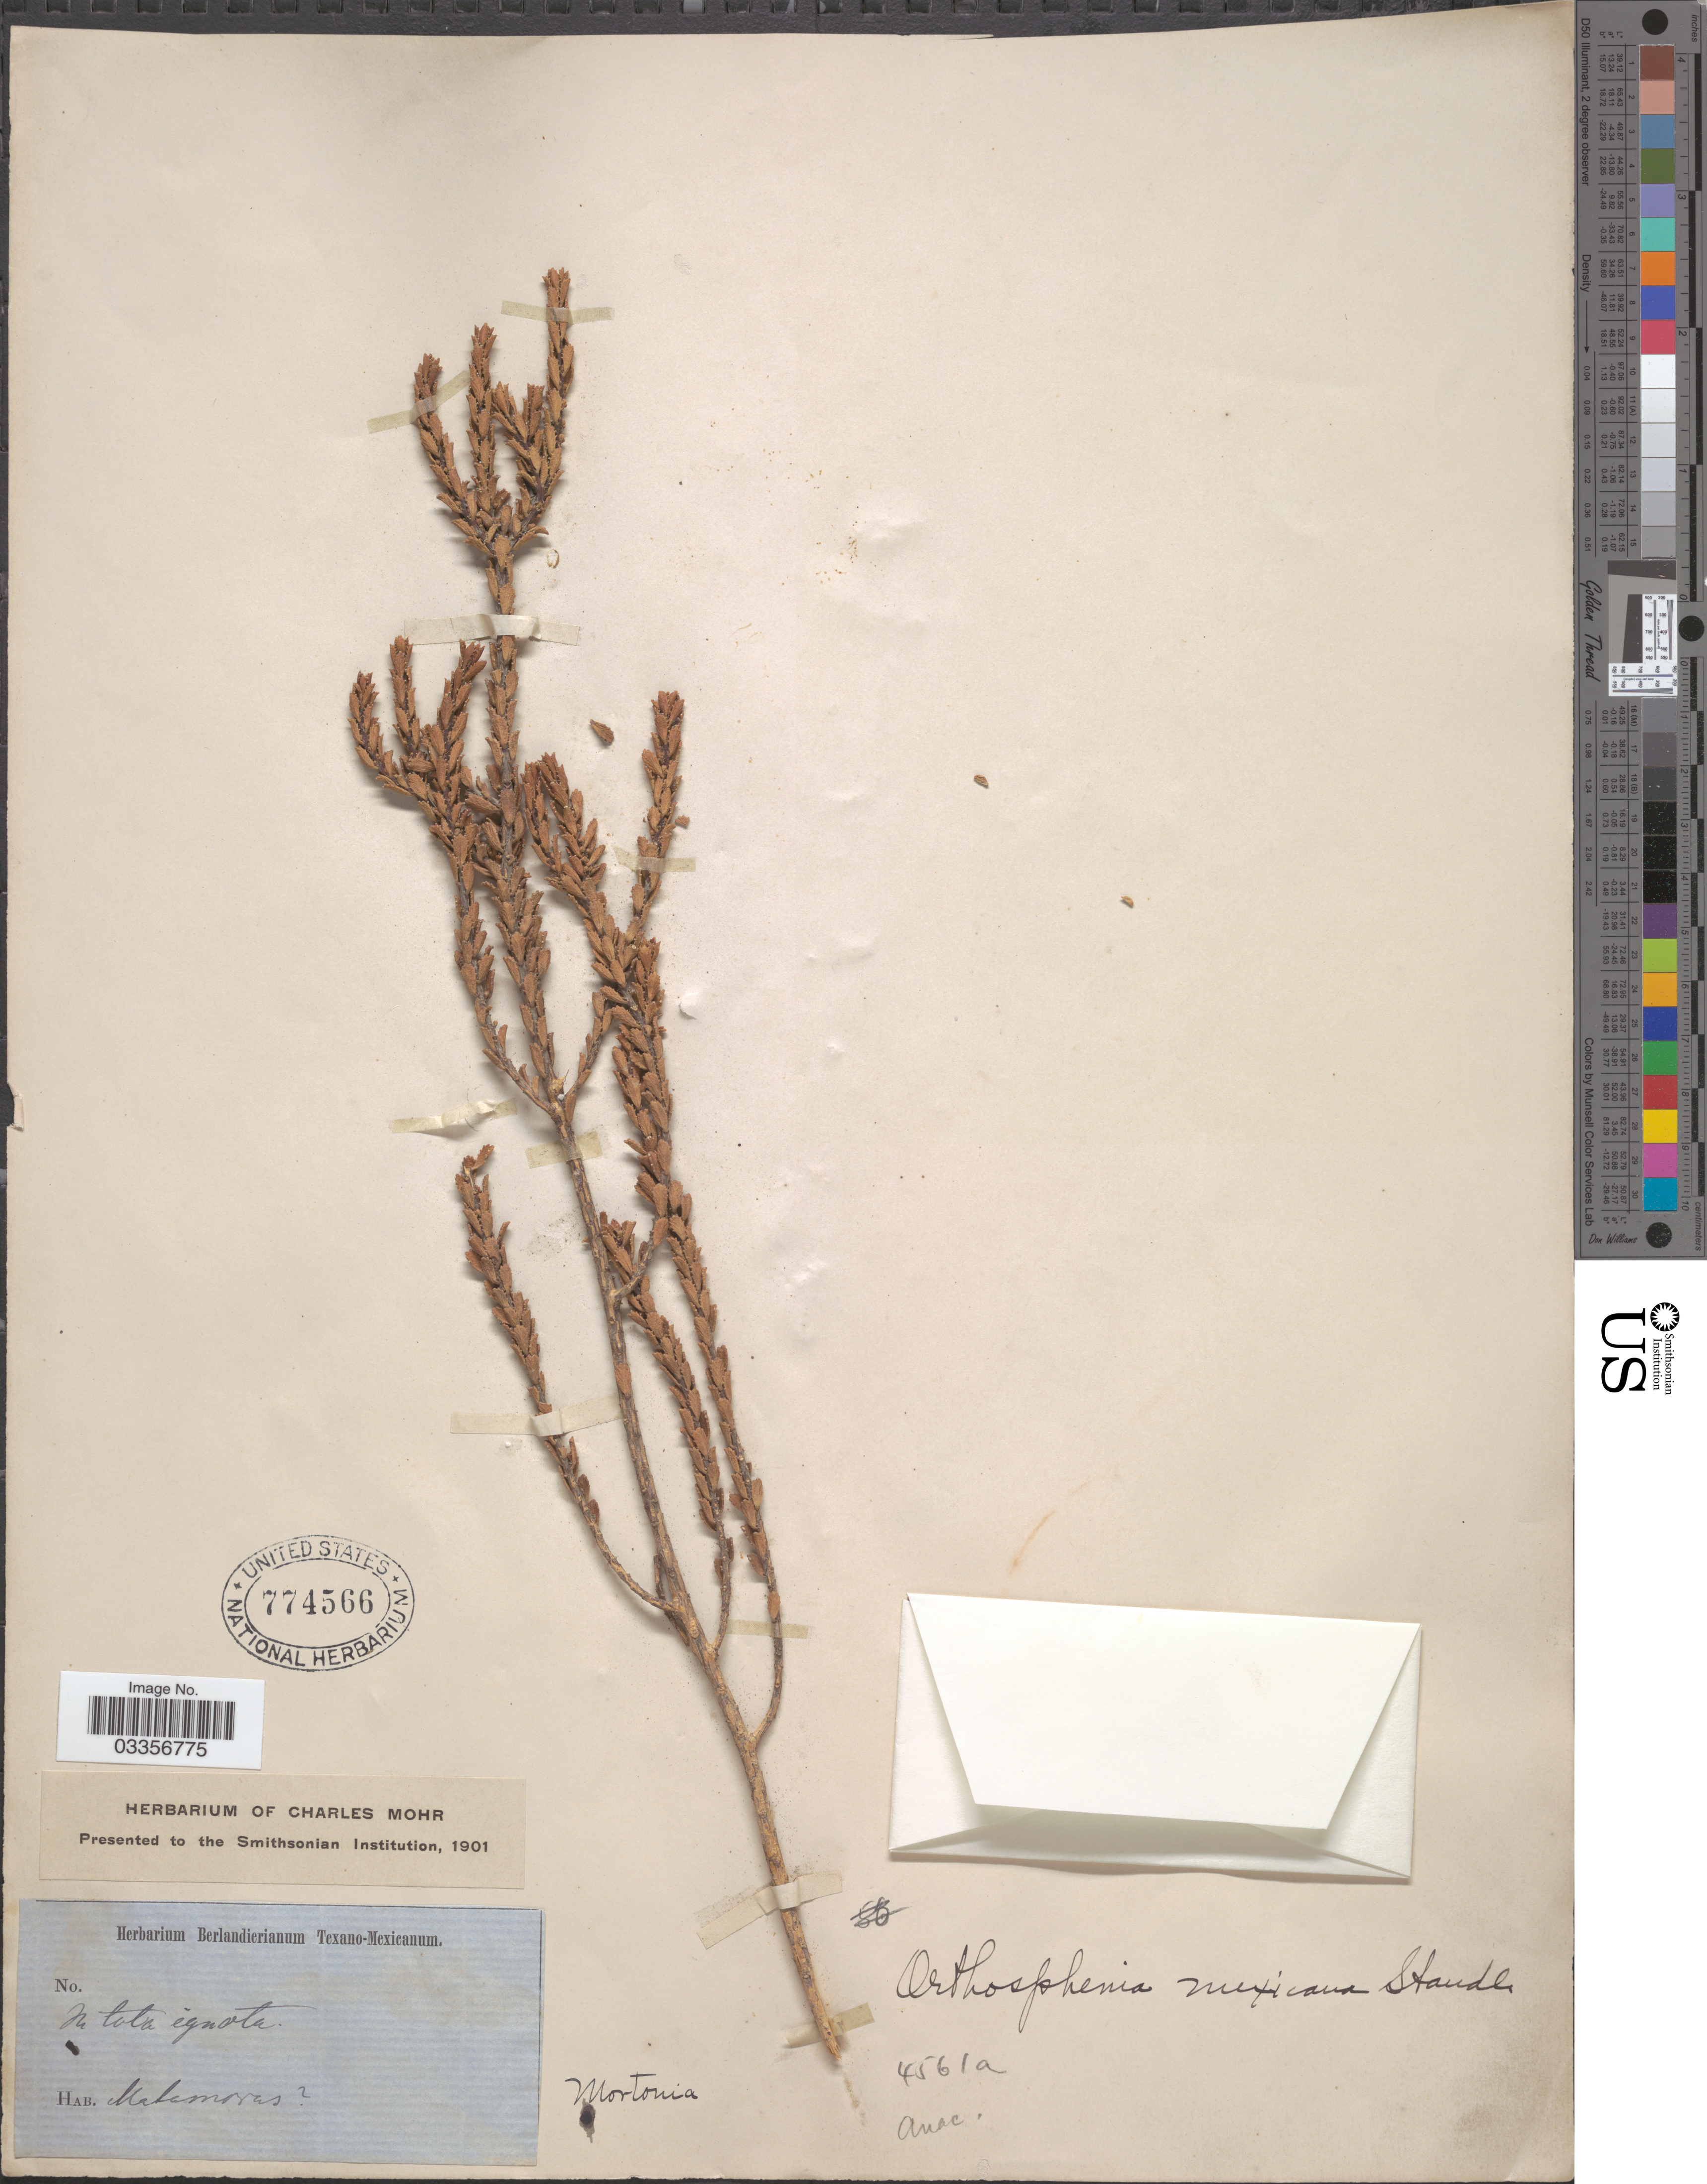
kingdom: Plantae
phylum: Tracheophyta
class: Magnoliopsida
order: Celastrales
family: Celastraceae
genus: Orthosphenia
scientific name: Orthosphenia mexicana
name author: Standl.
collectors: ex Herb. Berlandierianum Texano-Mexicanum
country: Mexico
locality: Matamoras.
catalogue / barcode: US 774566